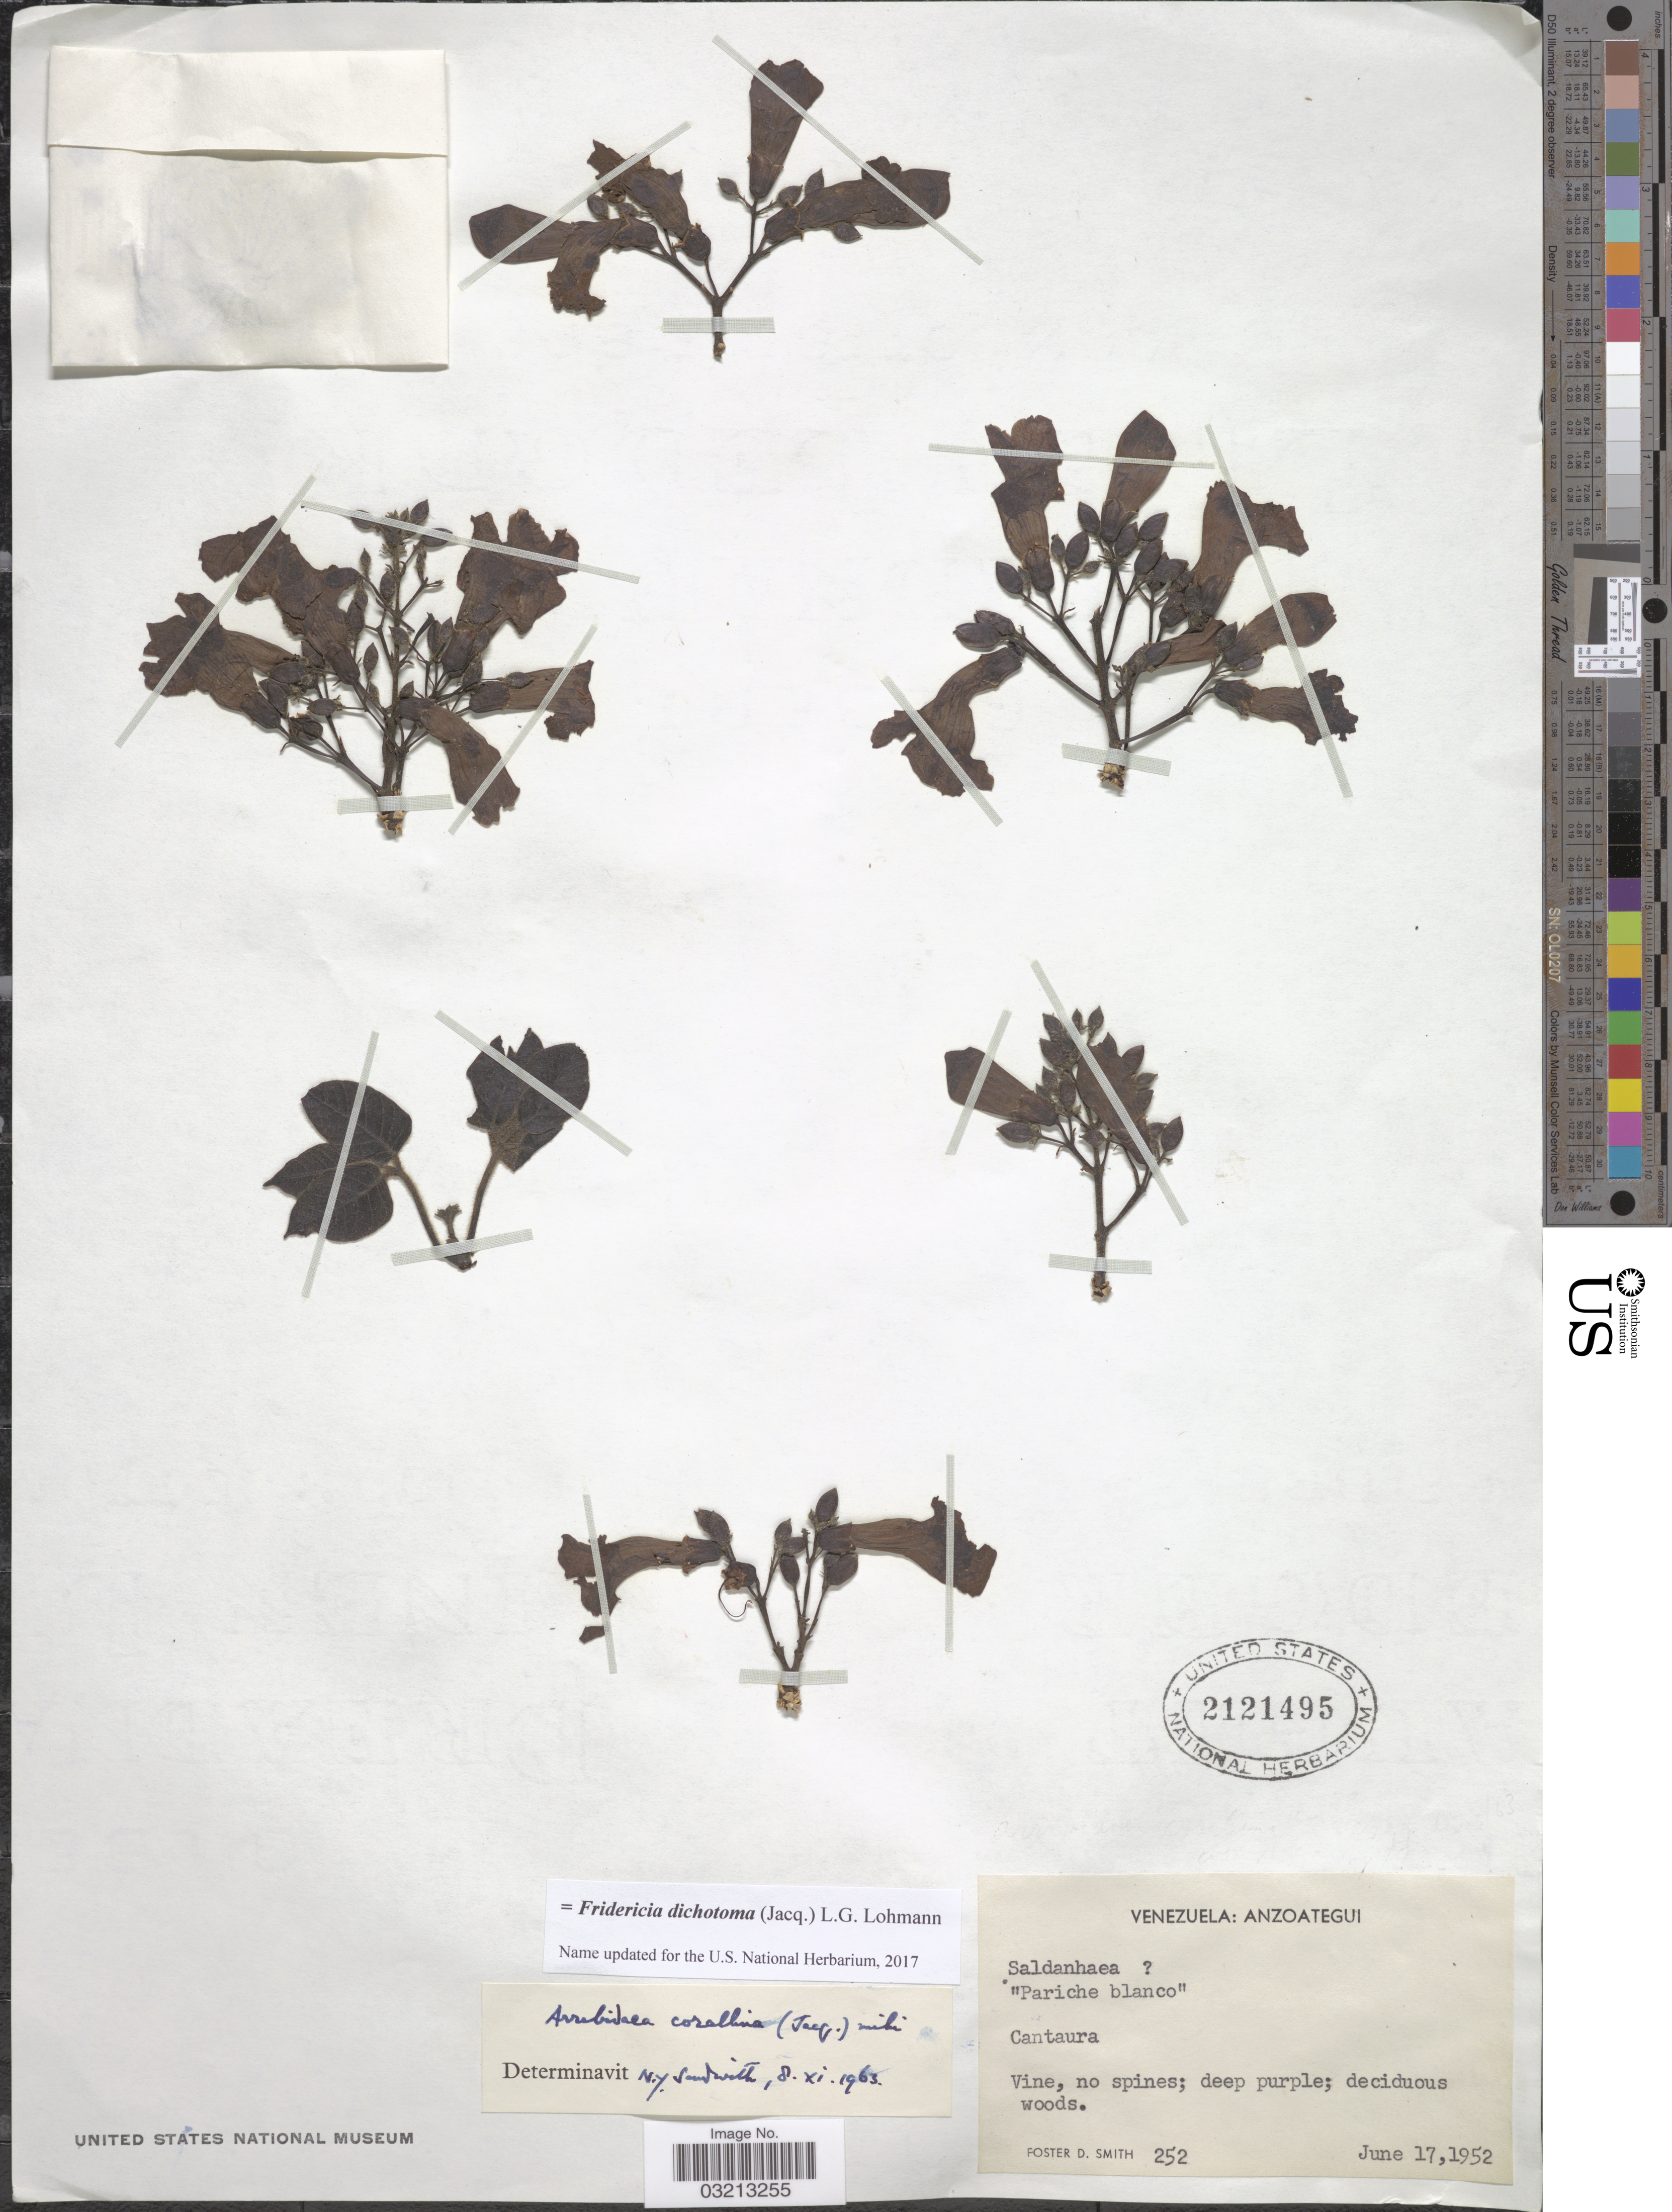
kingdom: Plantae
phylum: Tracheophyta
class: Magnoliopsida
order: Lamiales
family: Bignoniaceae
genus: Fridericia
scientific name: Fridericia dichotoma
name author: (Jacq.) L.G. Lohmann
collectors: F. Smith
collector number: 252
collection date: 1952-06-17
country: Venezuela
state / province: Anzoategui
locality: Cantaura.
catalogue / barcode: US 2121495